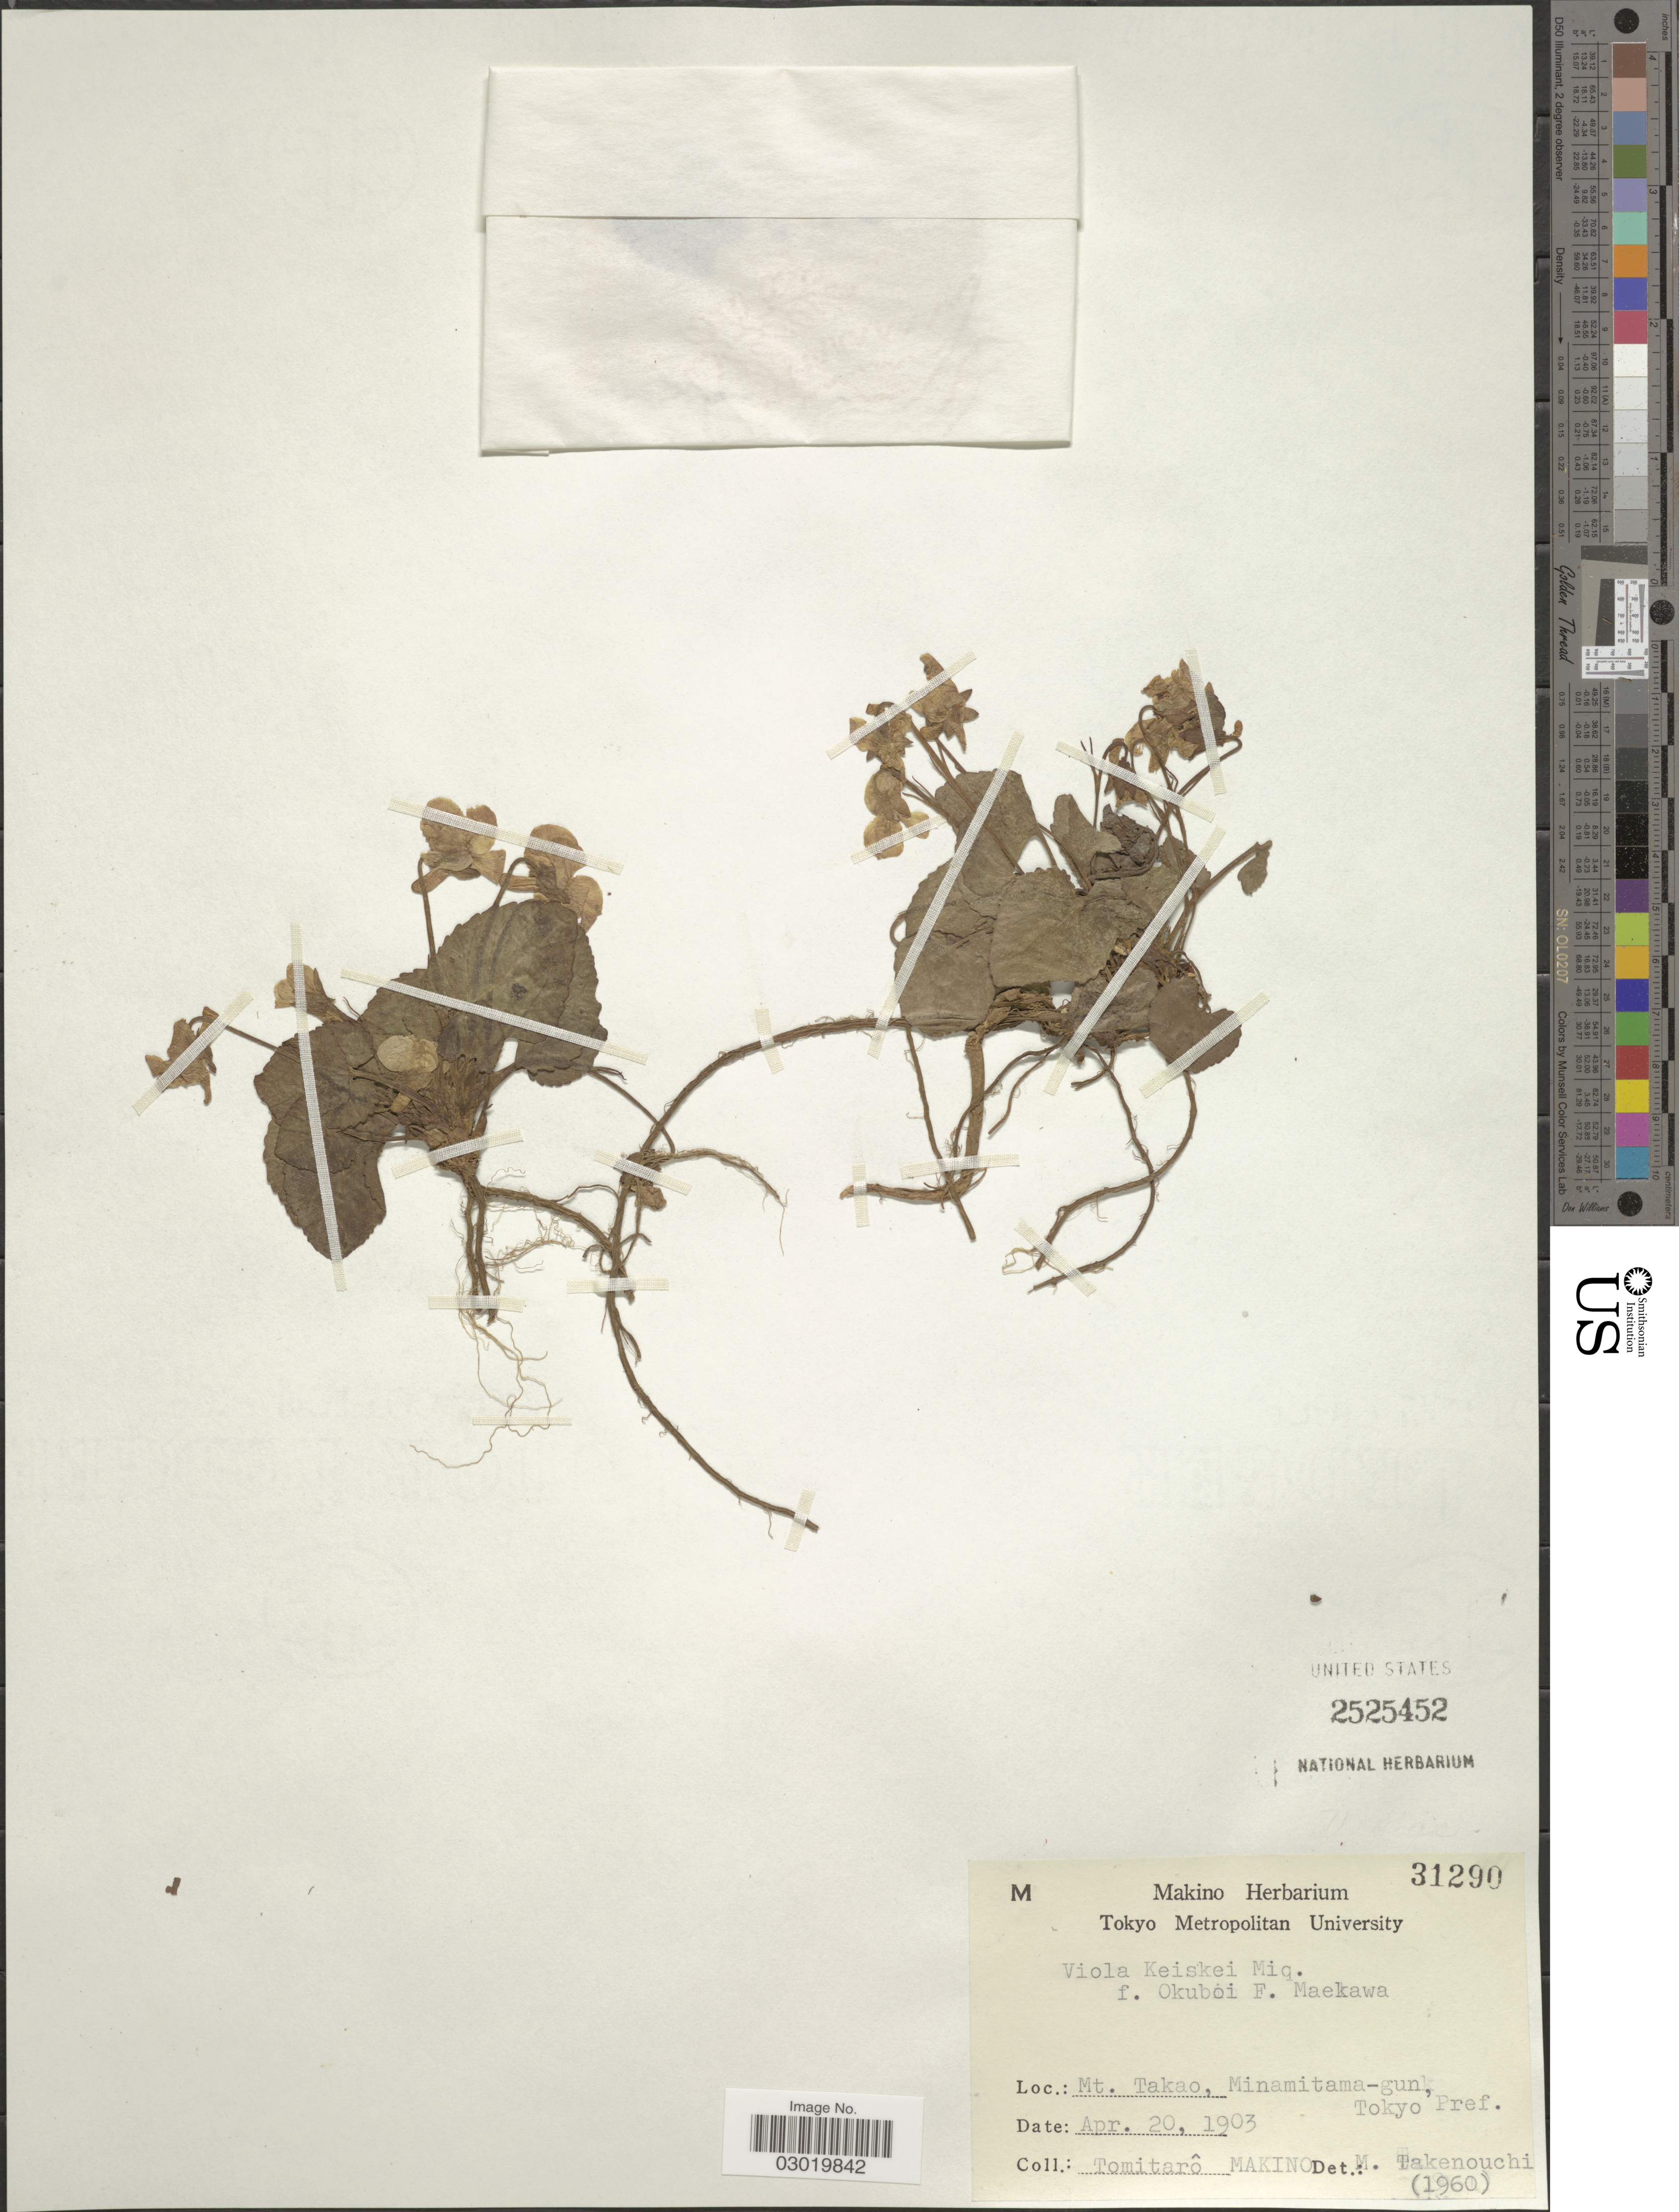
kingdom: Plantae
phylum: Tracheophyta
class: Magnoliopsida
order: Malpighiales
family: Violaceae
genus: Viola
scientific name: Viola keiskei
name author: Miq.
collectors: T. Makino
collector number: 31290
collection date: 1903-04-20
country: Japan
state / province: Tokyo, Federal City of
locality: Mt. Takao, Minamitama-gun, Tokyo Pref.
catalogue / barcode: US 2525452